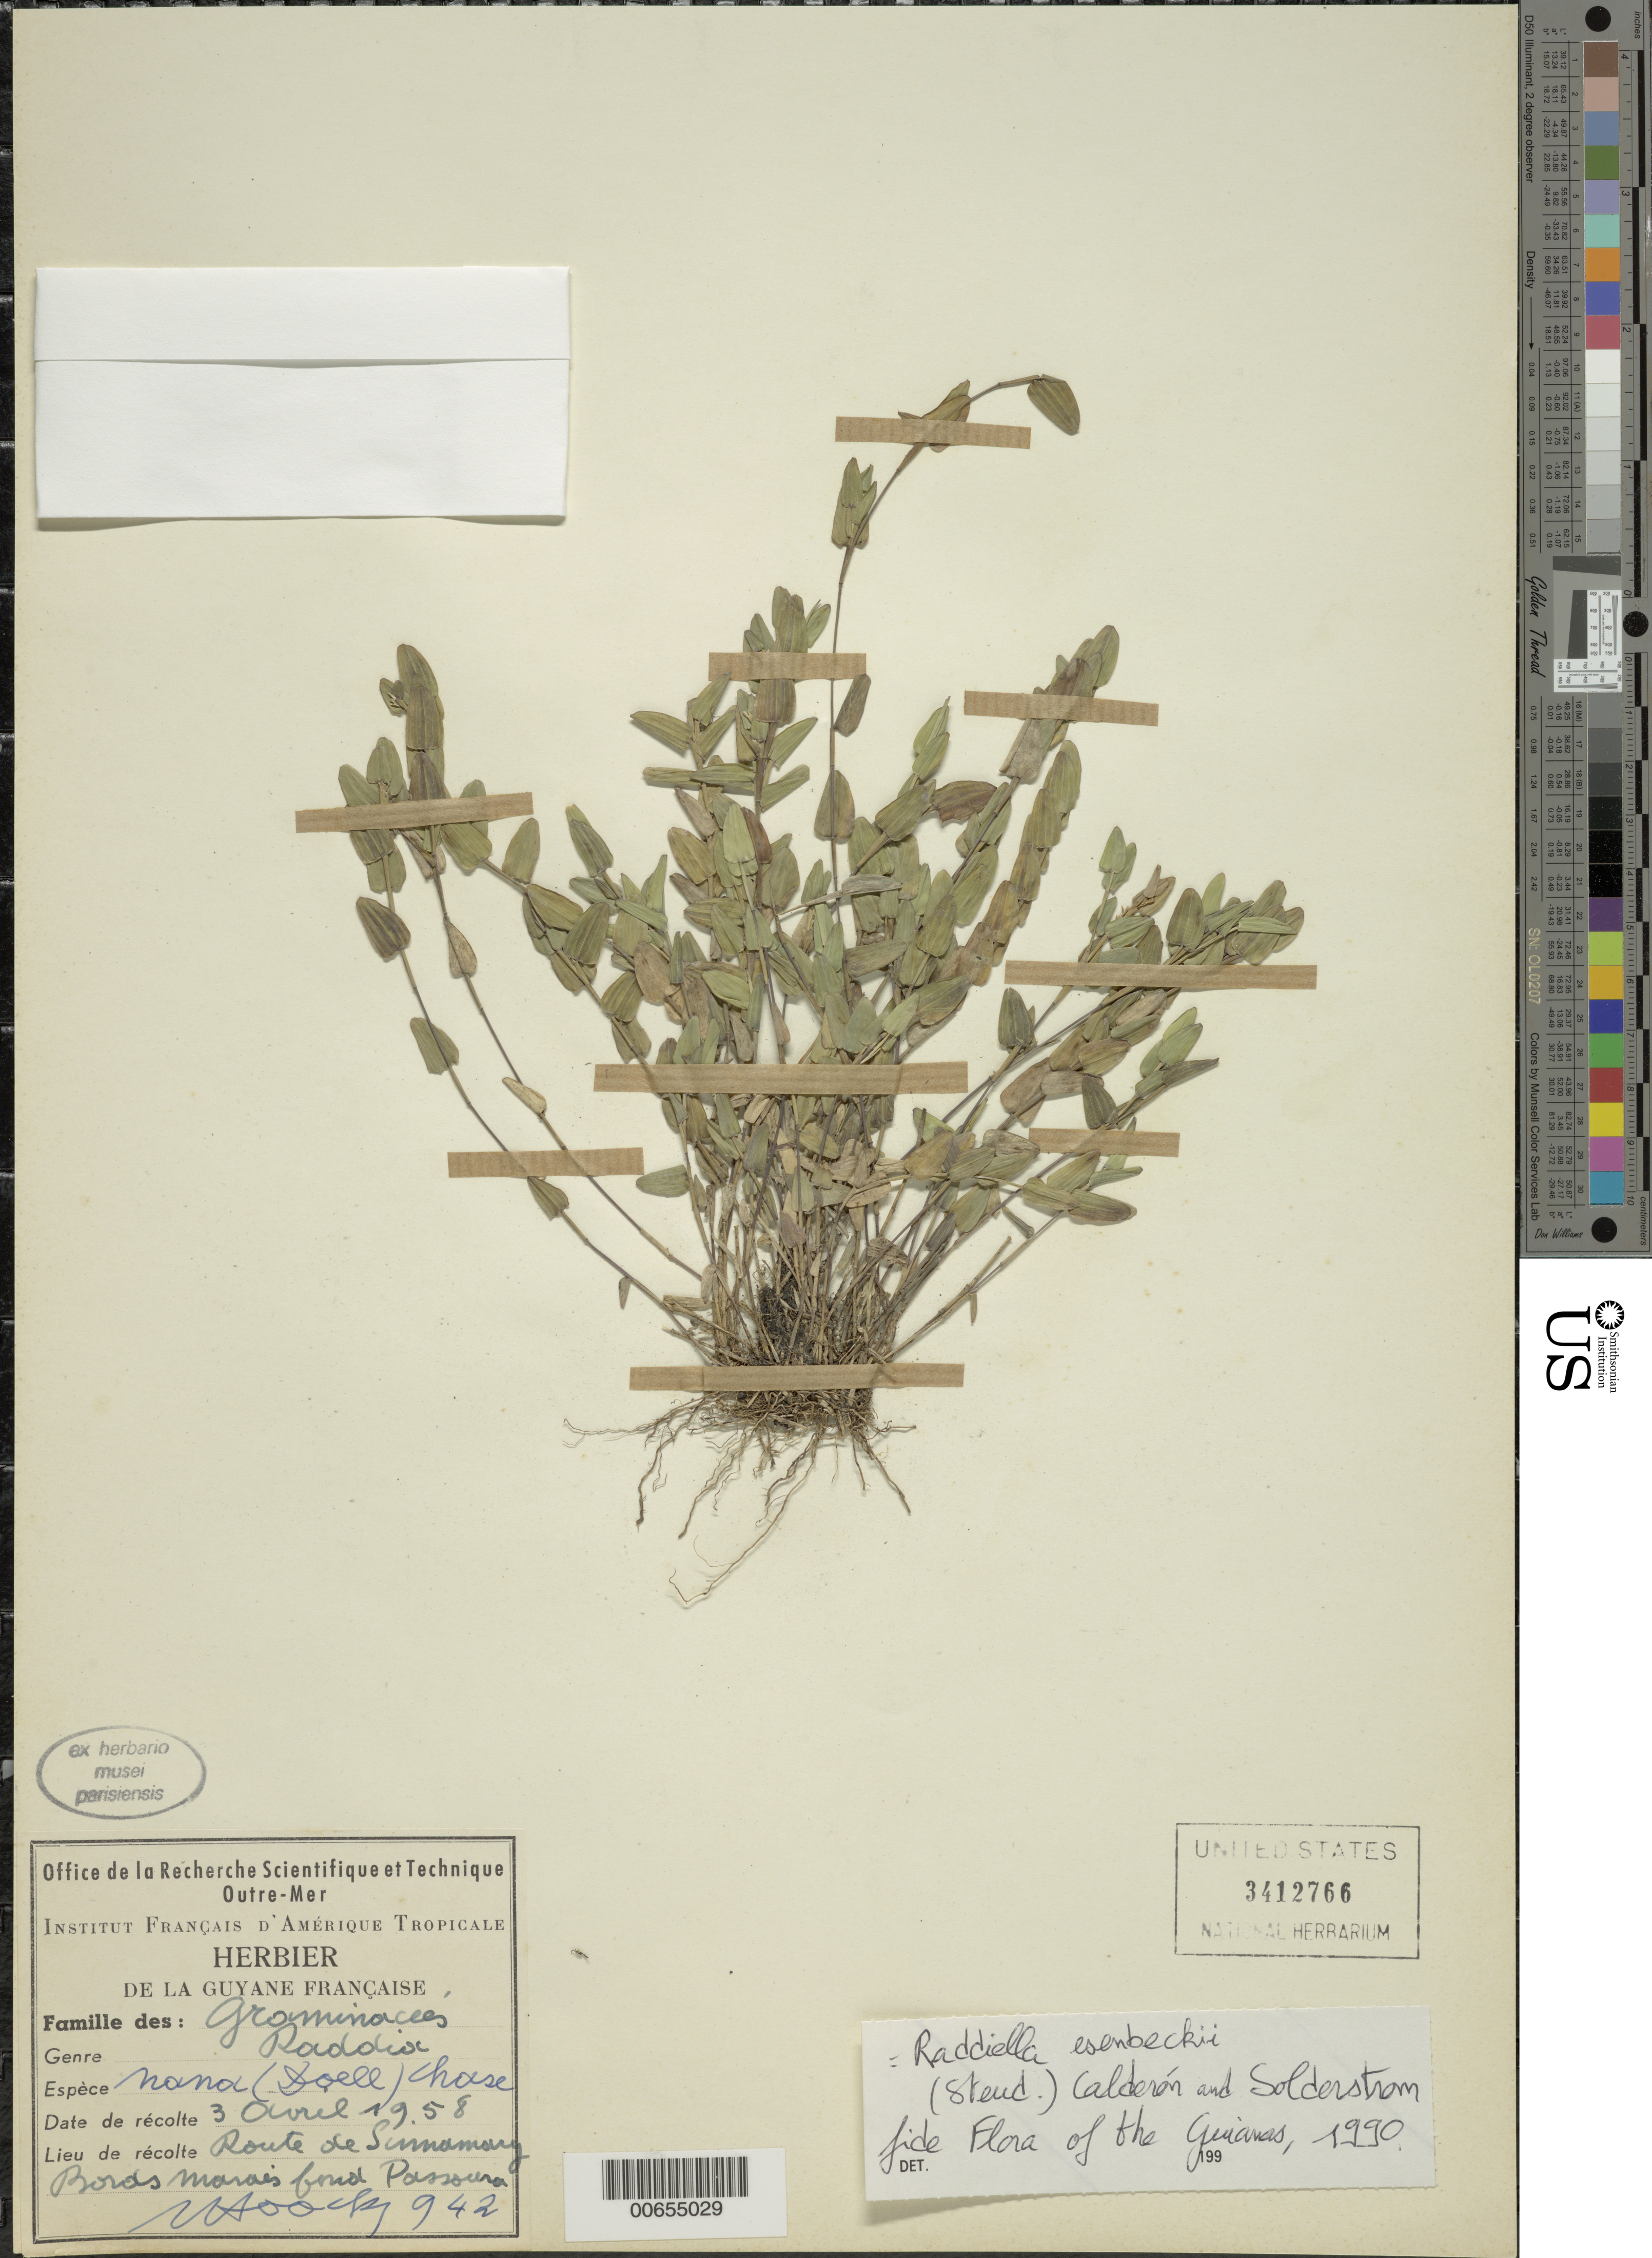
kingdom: Plantae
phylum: Tracheophyta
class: Liliopsida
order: Poales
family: Poaceae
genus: Raddiella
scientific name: Raddiella esenbeckii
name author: (Steud.) C. E. Calderón & Soderstr.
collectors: J. Hoock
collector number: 942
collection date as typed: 3-Apr-58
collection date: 1958-04-03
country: French Guiana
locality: Route de Sinnamary, fond Passoura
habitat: Bords marais (marsh edges)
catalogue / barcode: US 3412766